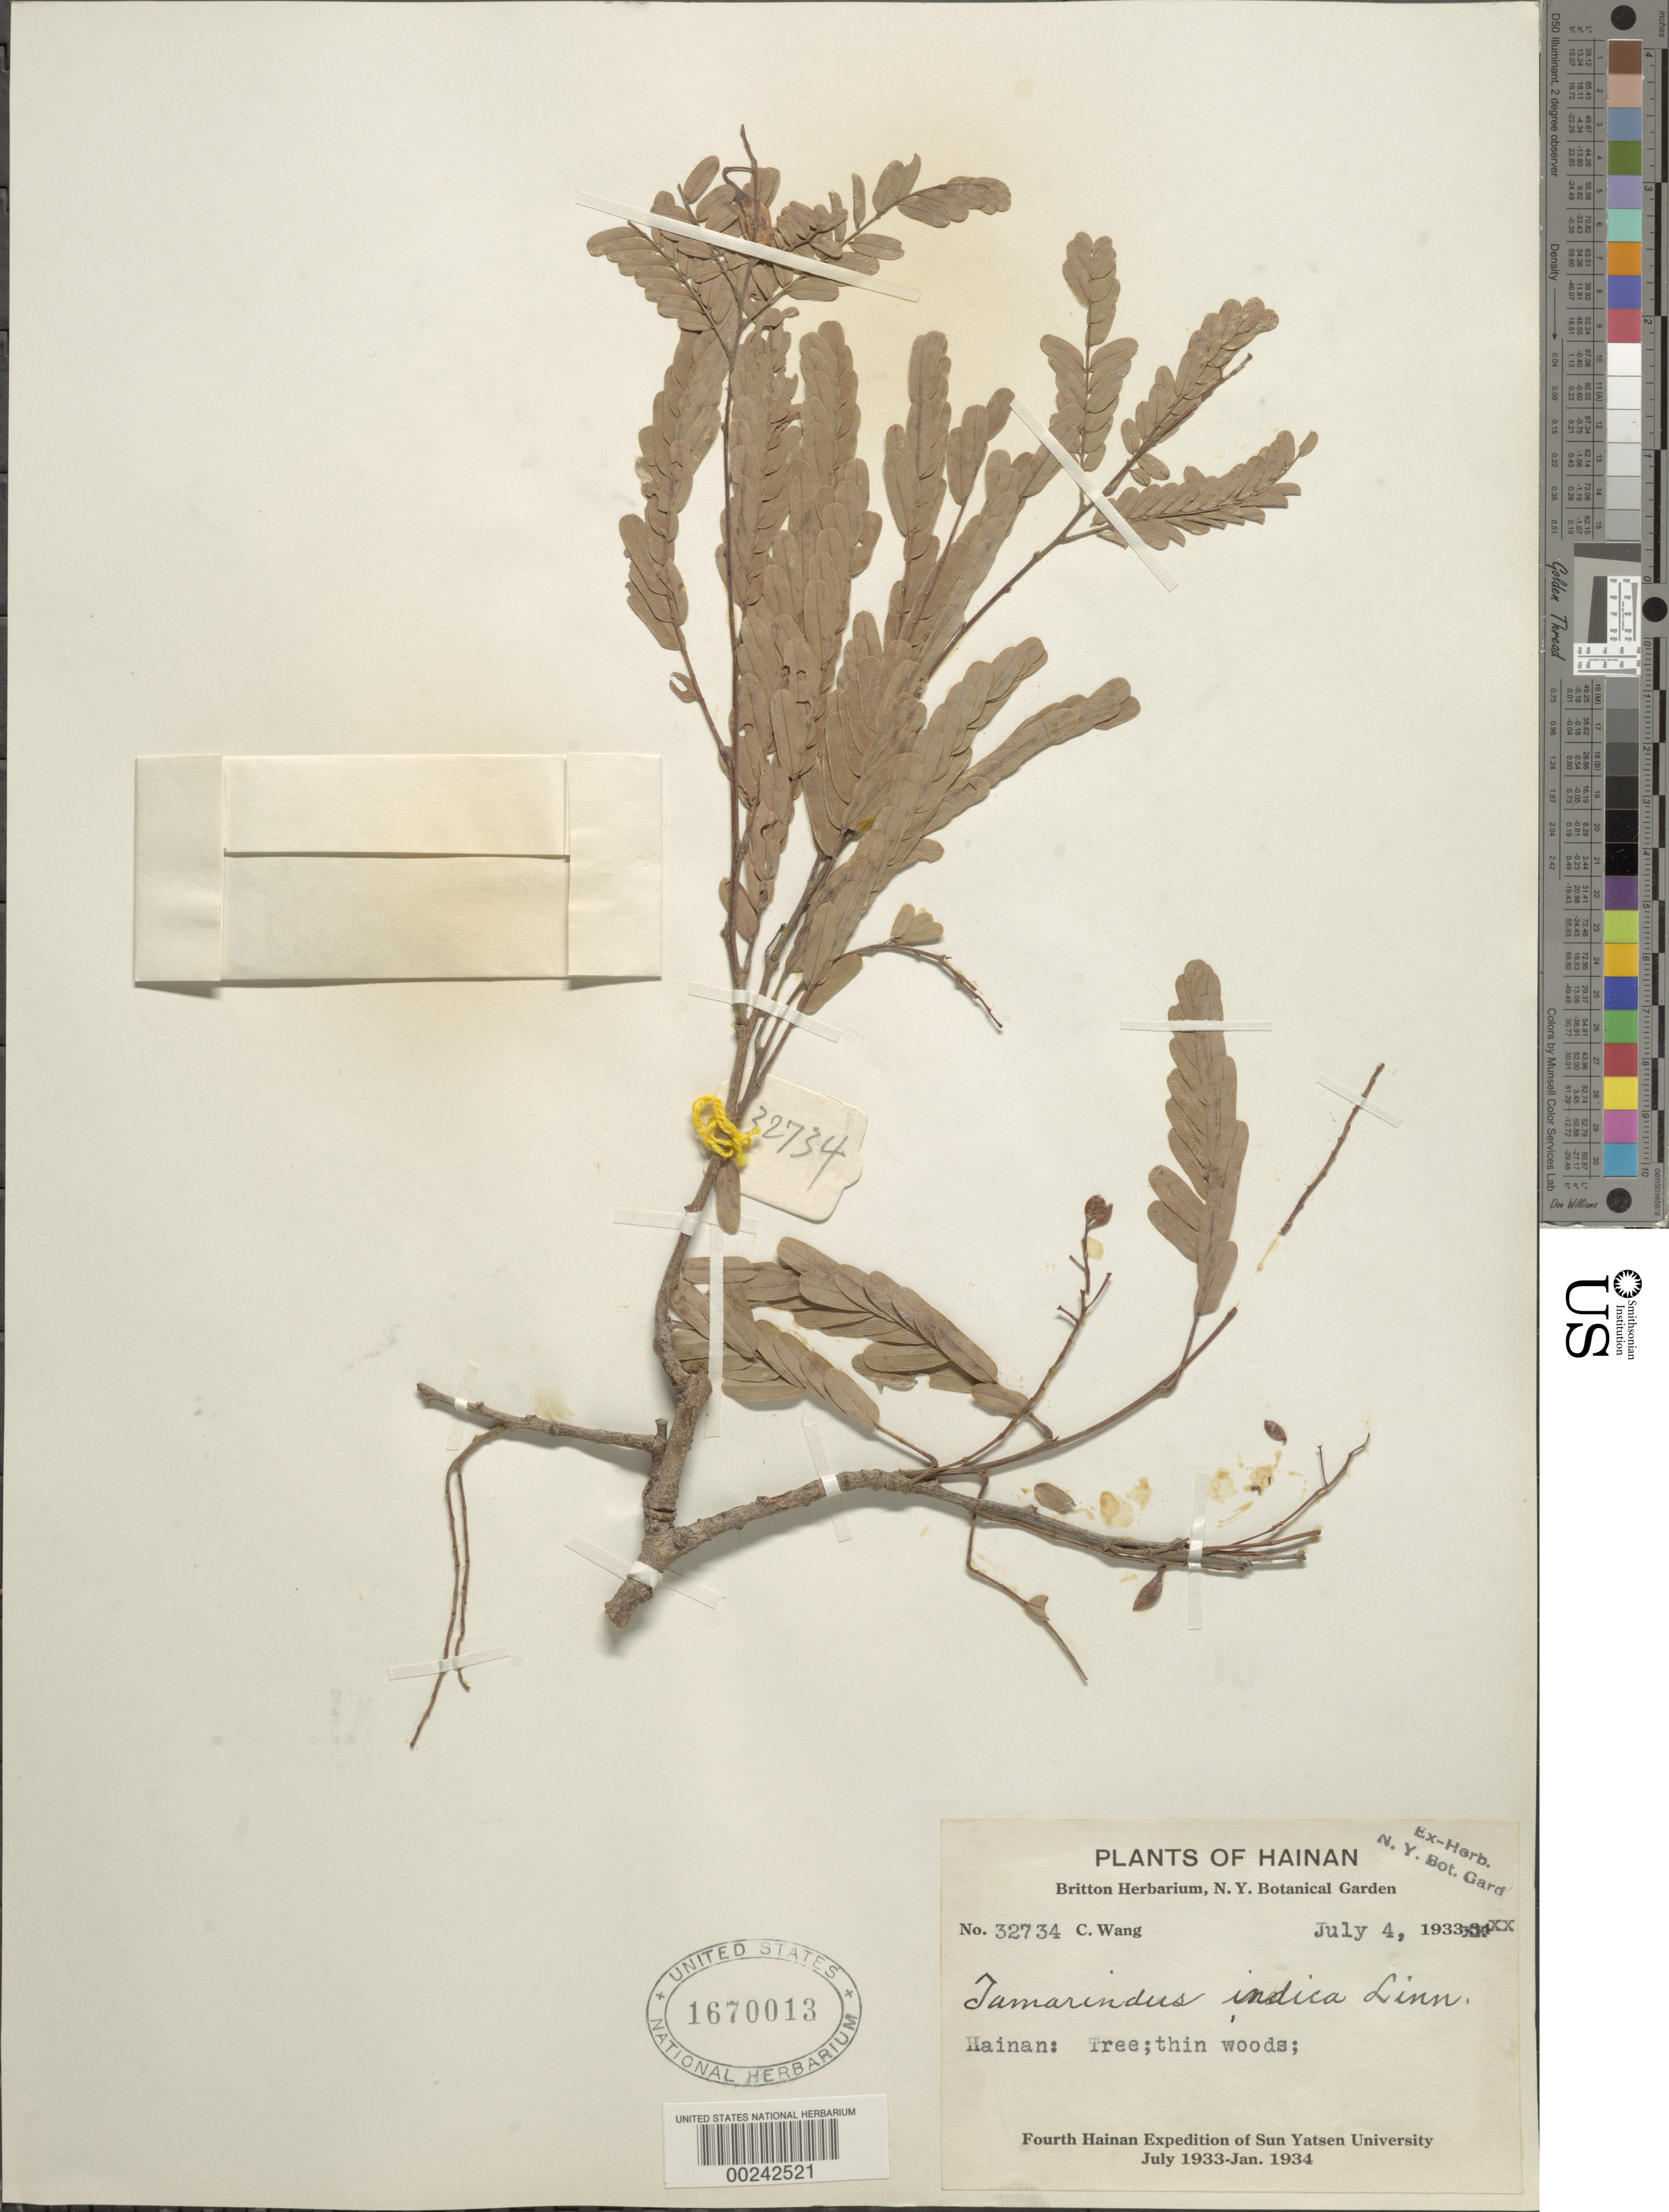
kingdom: Plantae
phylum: Tracheophyta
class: Magnoliopsida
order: Fabales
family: Fabaceae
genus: Tamarindus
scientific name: Tamarindus indica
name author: L.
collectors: C. Wang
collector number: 32734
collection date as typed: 04 Jul 1933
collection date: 1933-07-04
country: China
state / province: Hainan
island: Hainan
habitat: Thin woods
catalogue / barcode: US 1670013